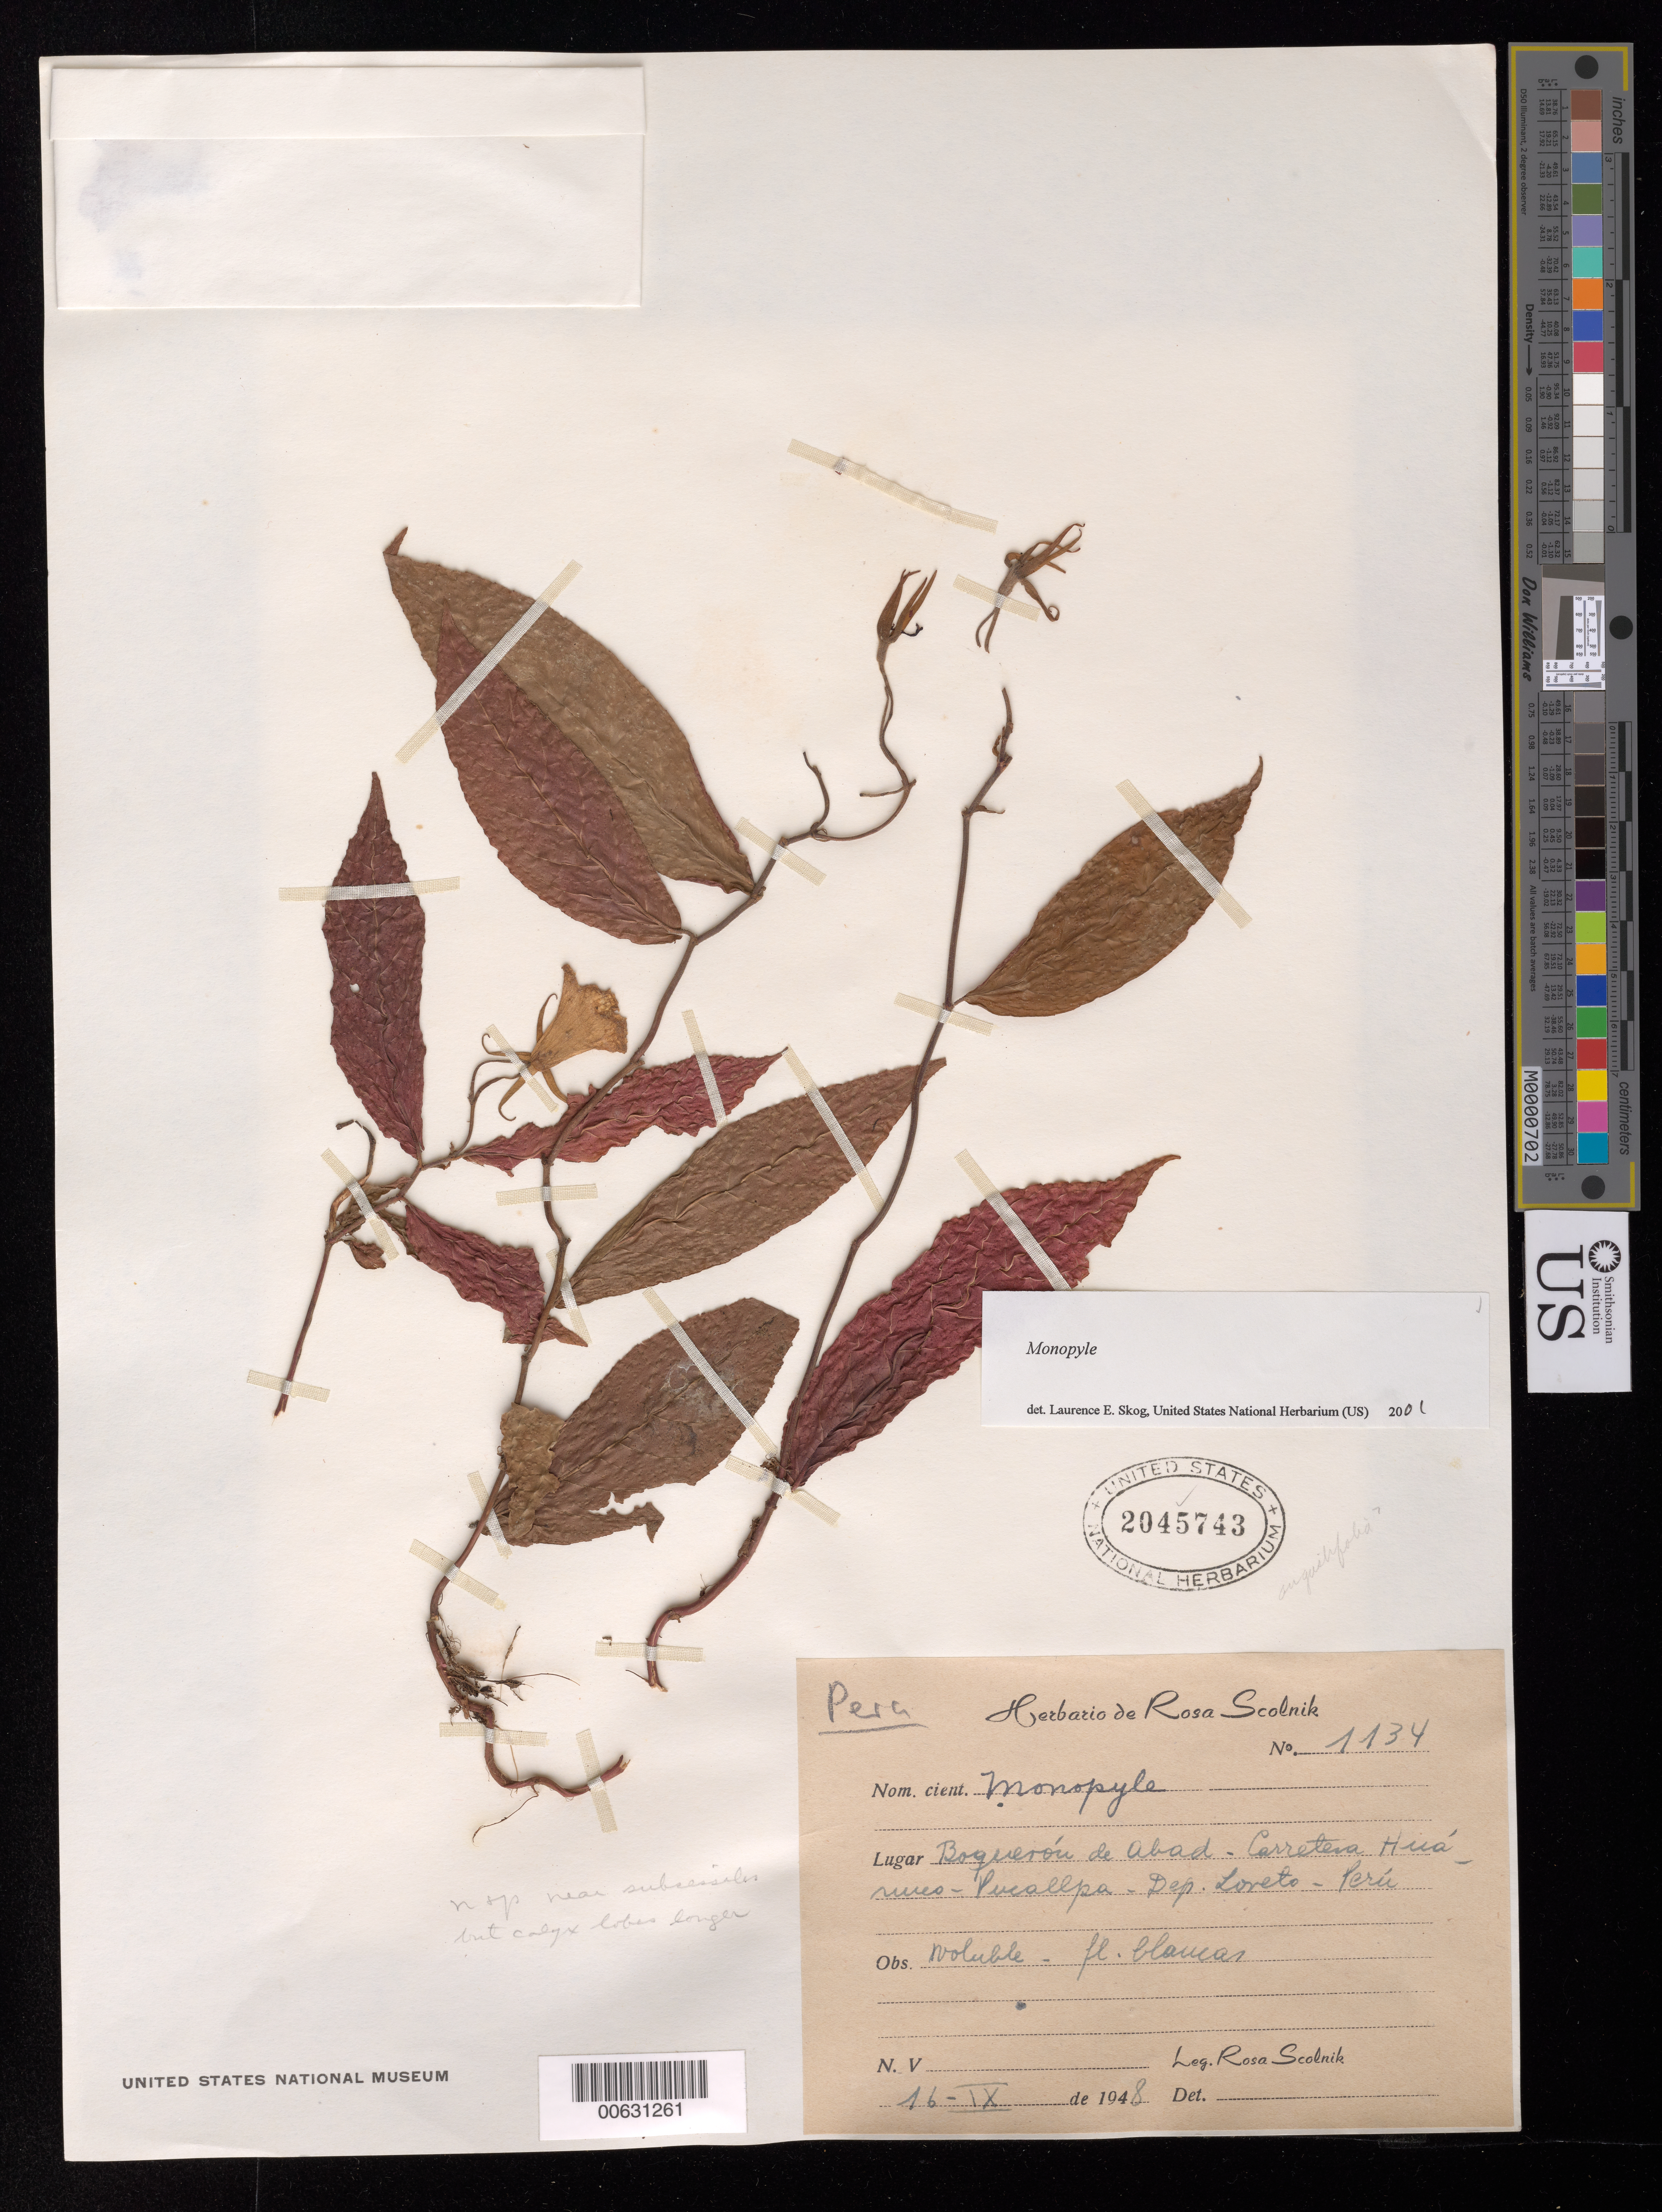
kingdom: Plantae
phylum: Tracheophyta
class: Magnoliopsida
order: Lamiales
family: Gesneriaceae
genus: Monopyle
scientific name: Monopyle sp.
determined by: Skog, Laurence E.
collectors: R. Scolnik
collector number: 1134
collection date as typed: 16 Sep 1948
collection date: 1948-09-16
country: Peru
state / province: Loreto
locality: Boquerón de Abad, Carretera Huánuco - Pucallpa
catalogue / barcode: US 2045743